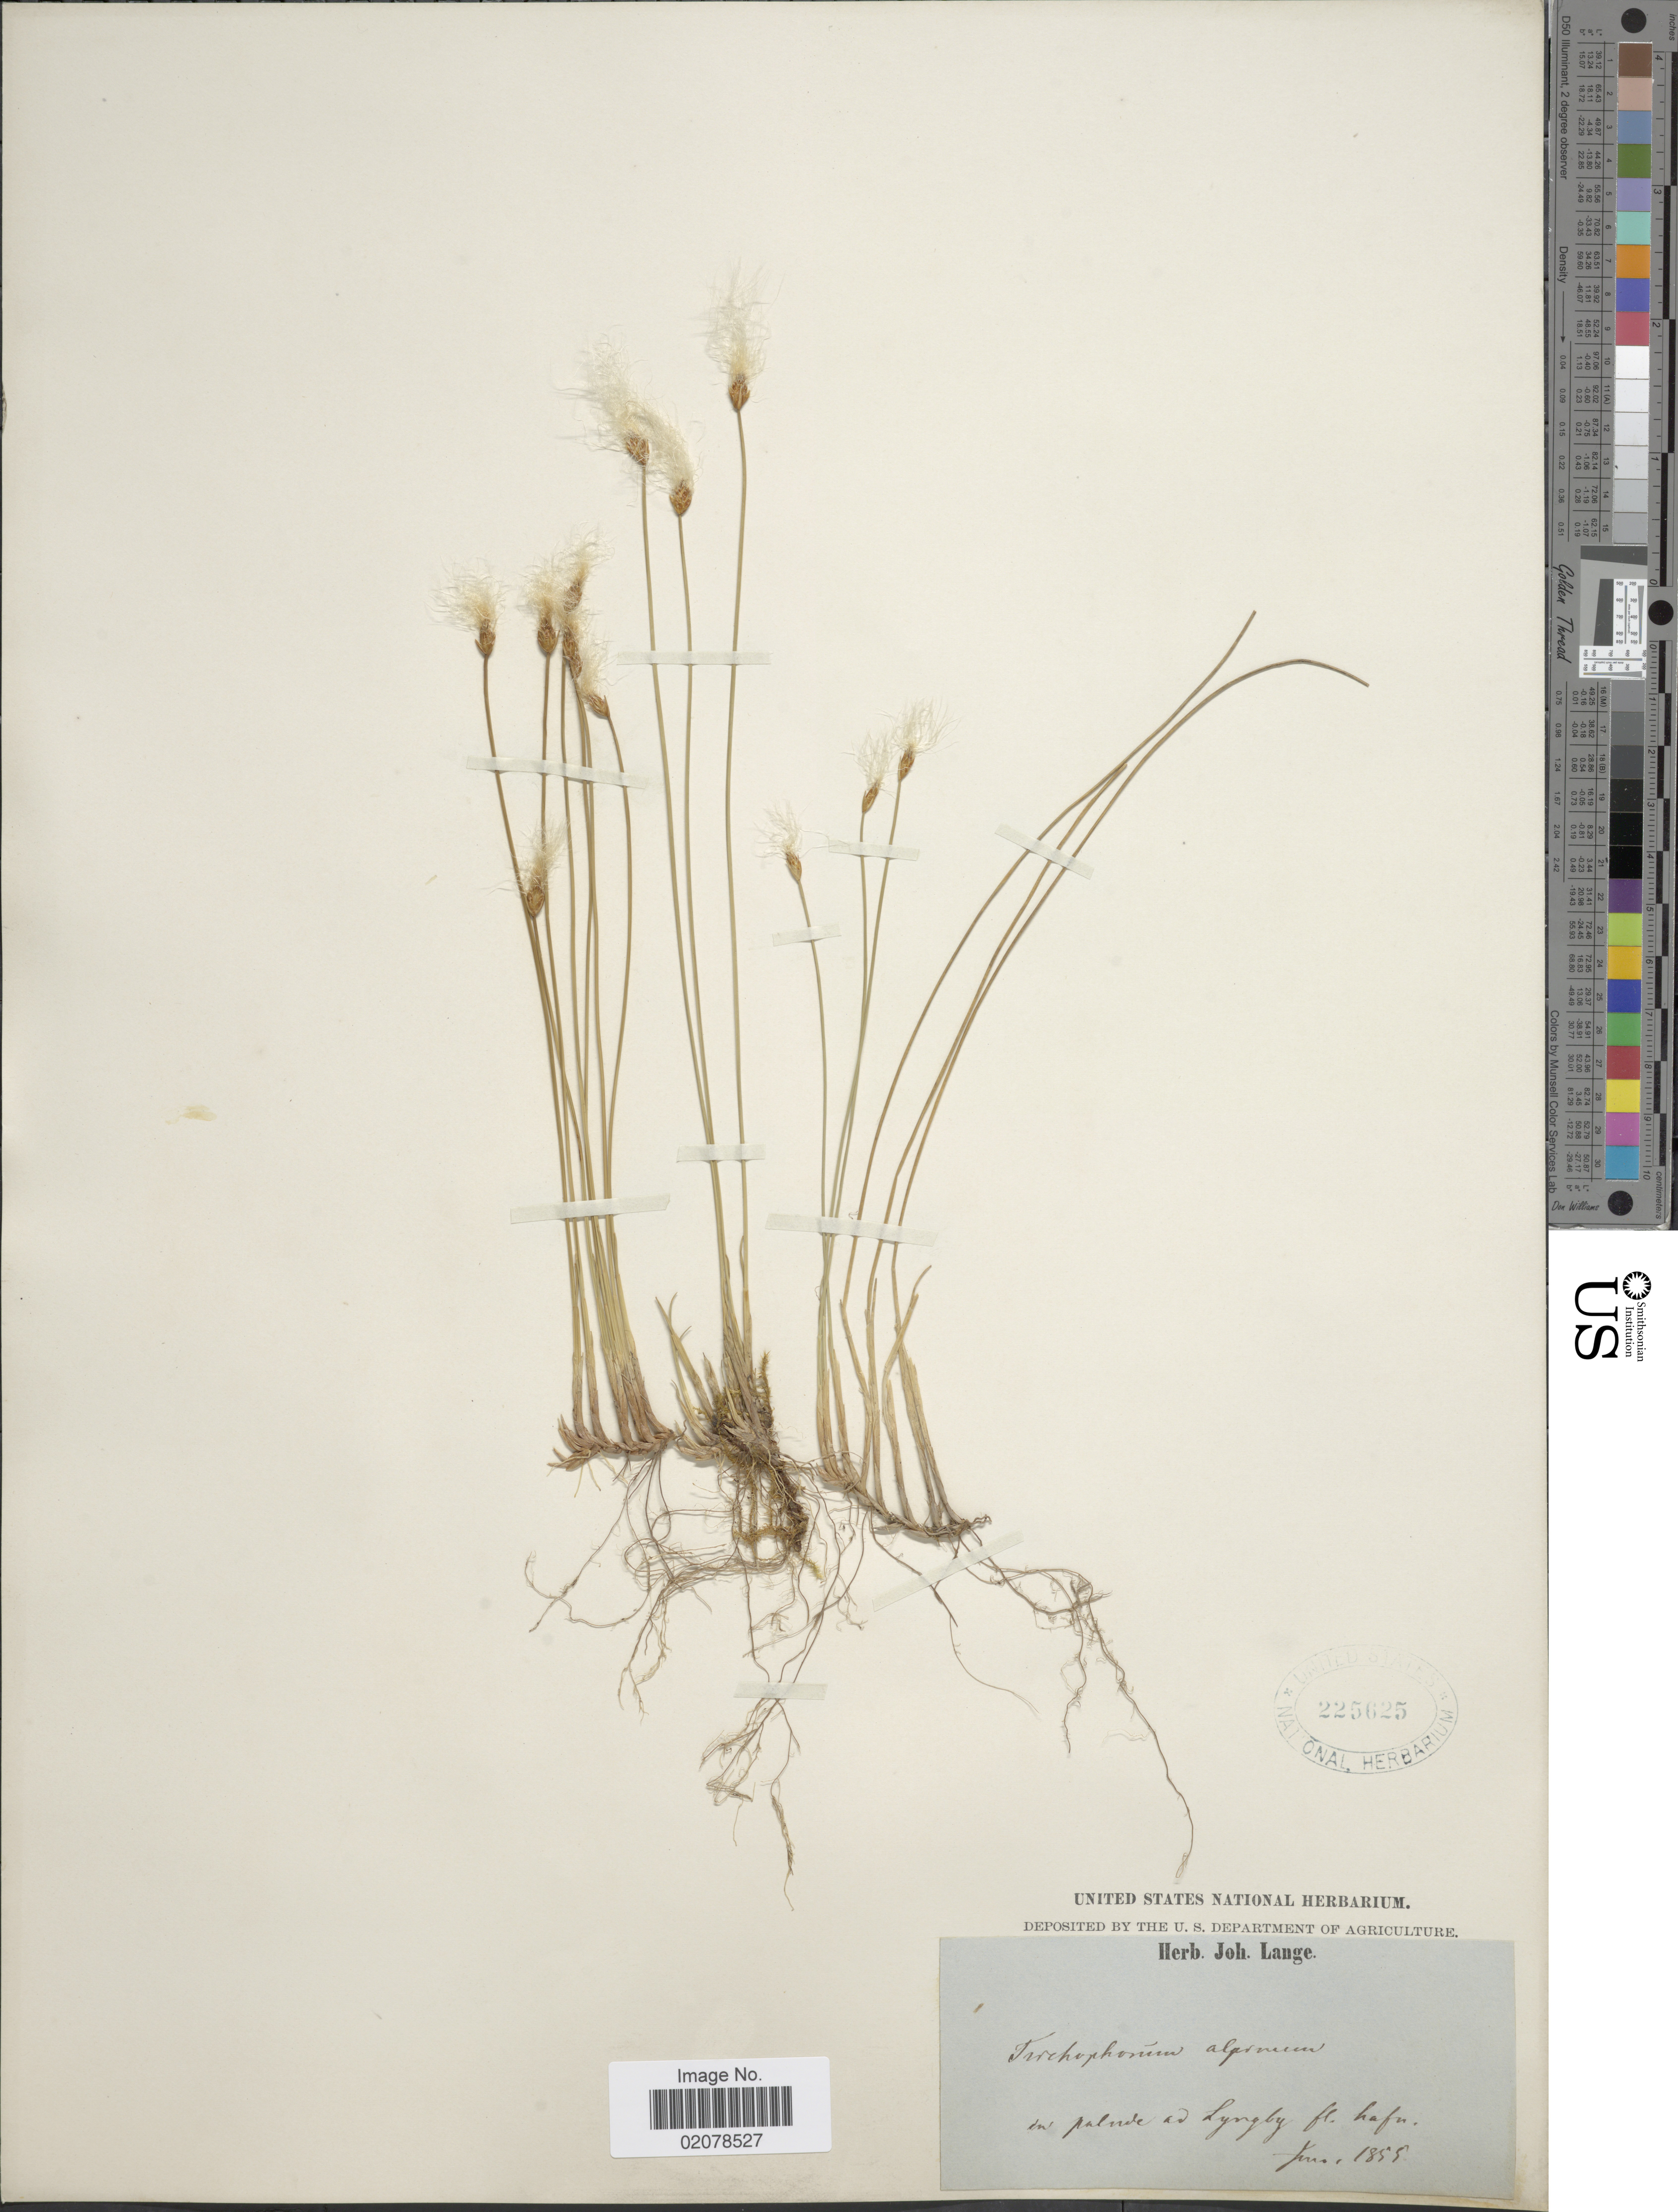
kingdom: Plantae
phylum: Tracheophyta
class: Liliopsida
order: Poales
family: Cyperaceae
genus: Trichophorum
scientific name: Trichophorum alpinum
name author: (L.) Pers.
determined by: Strong, M. T., (US), Smithsonian Institution - National Museum of Natural History (UNITED STATES)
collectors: ex herb. Joh. Lange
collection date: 1855-06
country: Denmark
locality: In palude ad Lyngby fl. hafu.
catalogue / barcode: US 225625